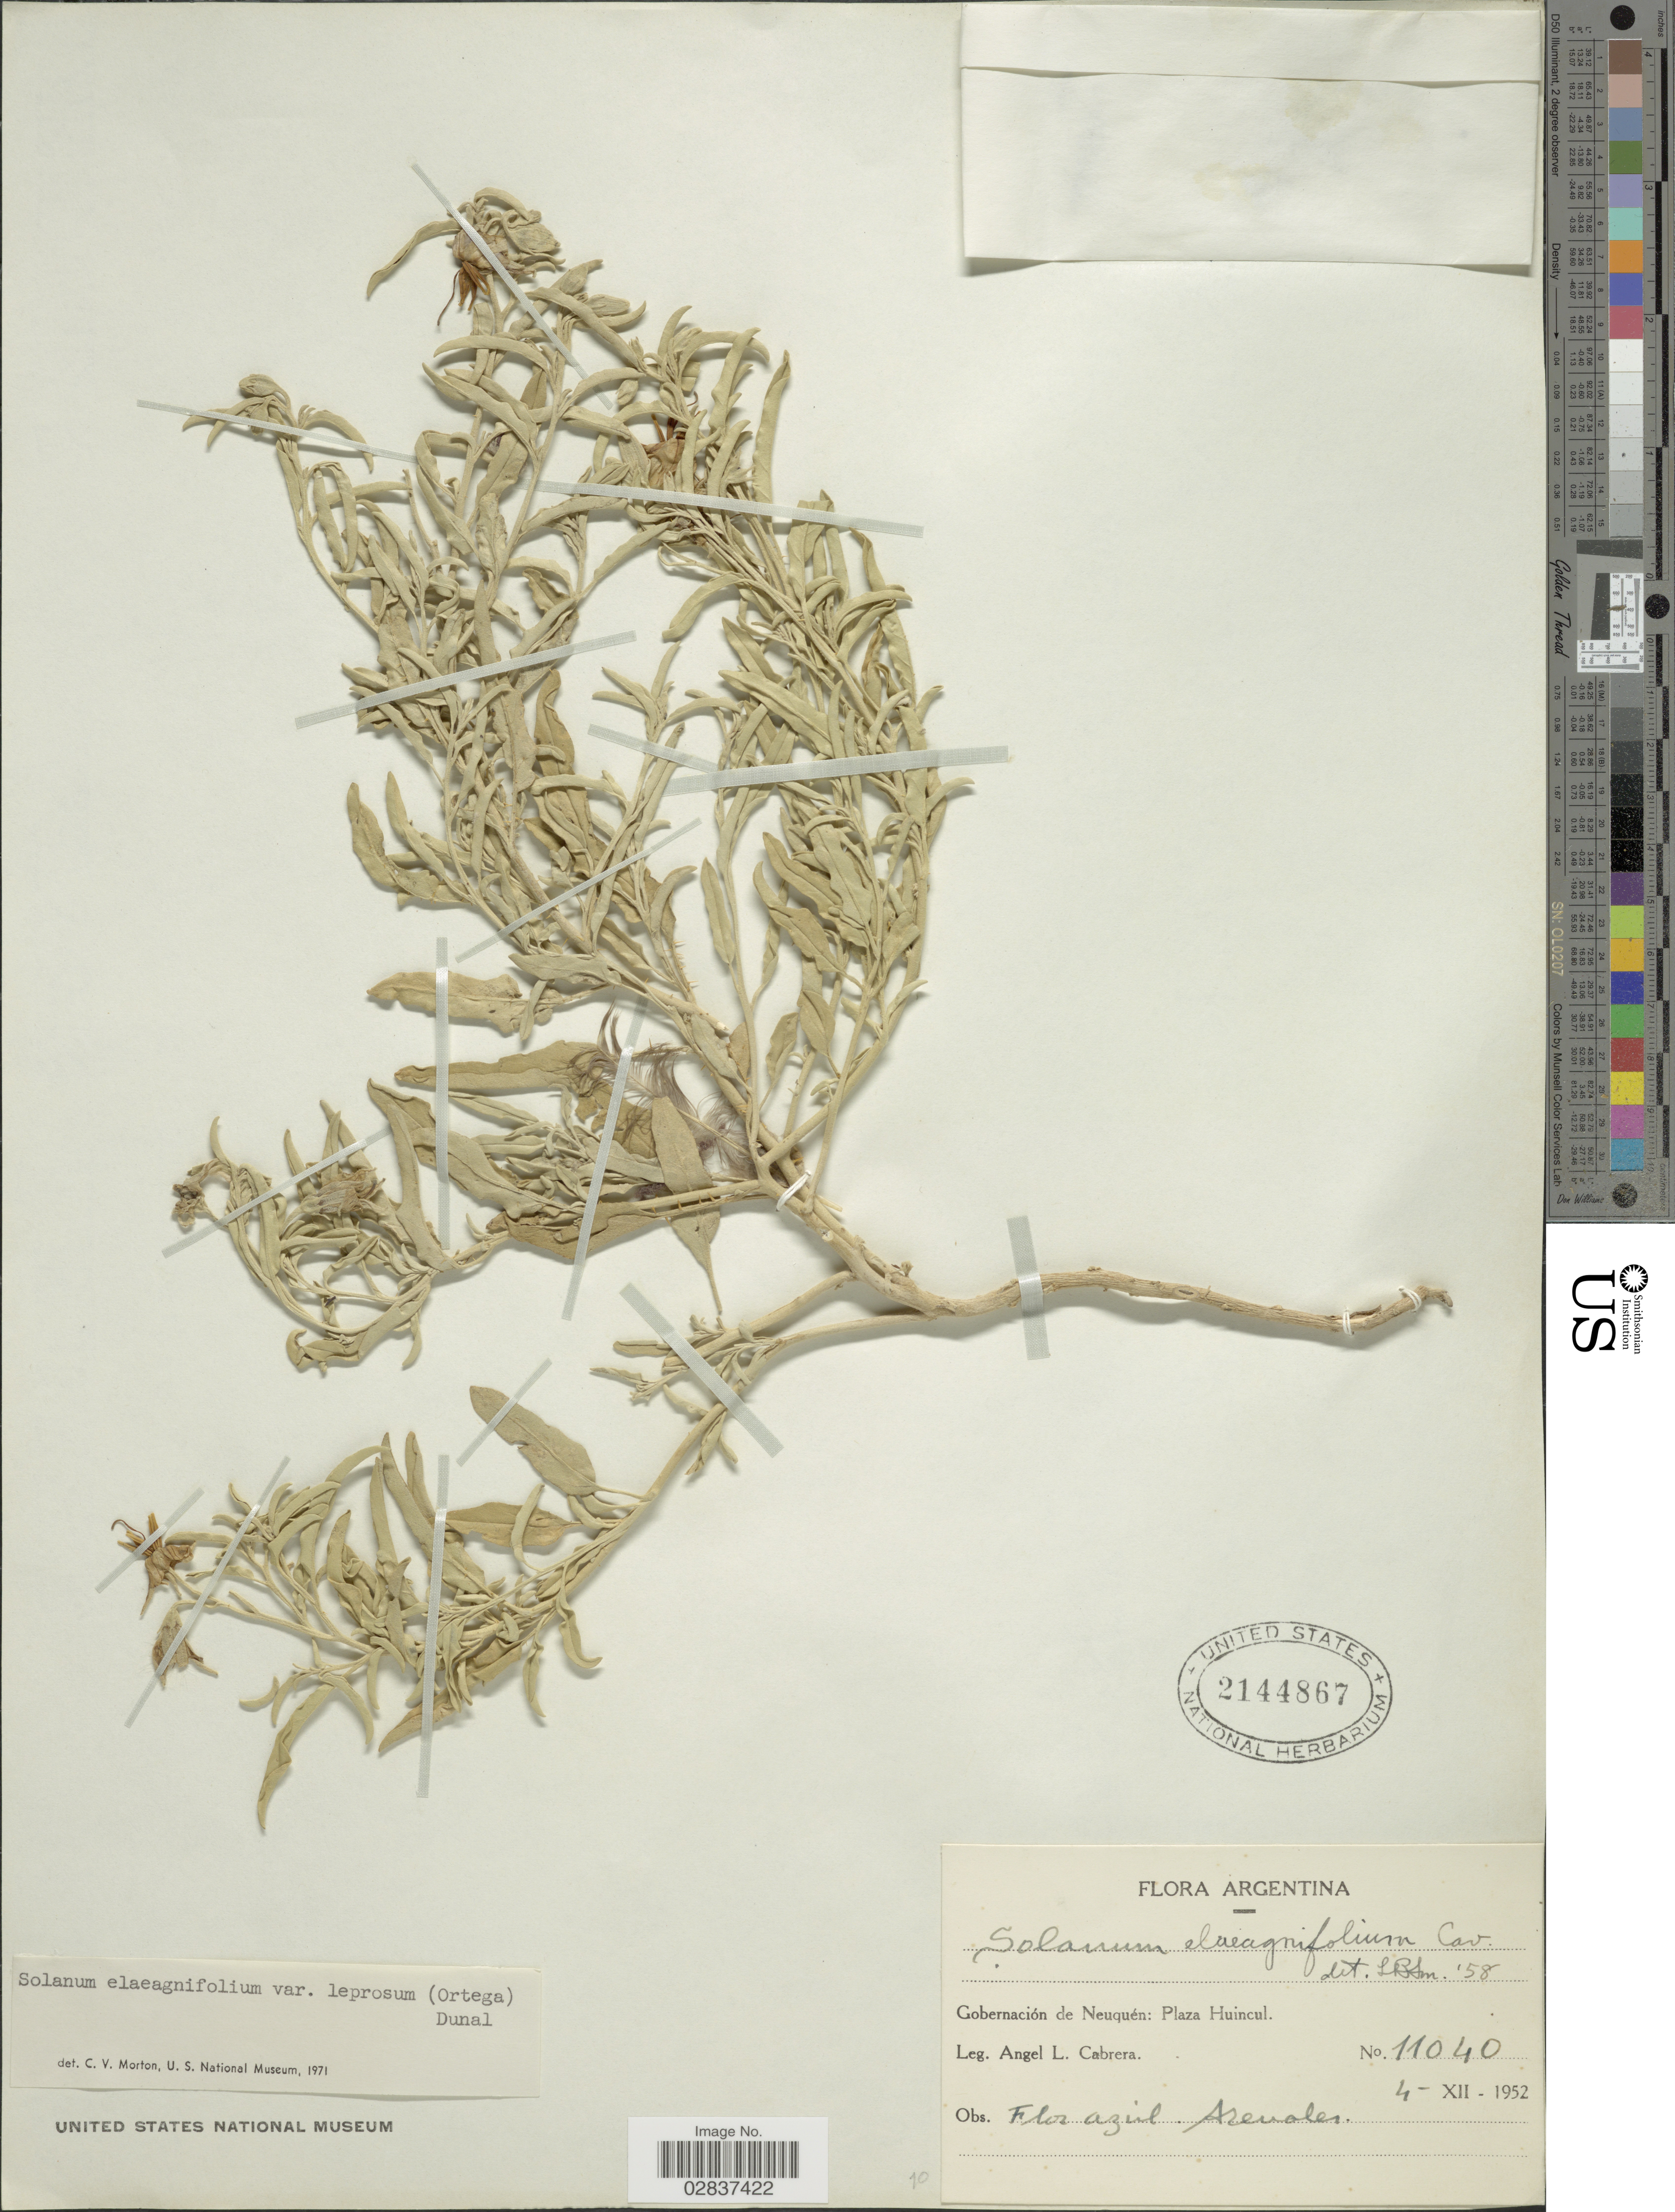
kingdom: Plantae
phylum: Tracheophyta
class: Magnoliopsida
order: Solanales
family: Solanaceae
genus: Solanum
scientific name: Solanum elaeagnifolium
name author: Cav.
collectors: A. L. Cabrera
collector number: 11040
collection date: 1952-12-04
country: Argentina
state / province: Neuquen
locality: Gobernación de Neuquén: Plaza Huincal.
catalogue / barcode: US 2144867